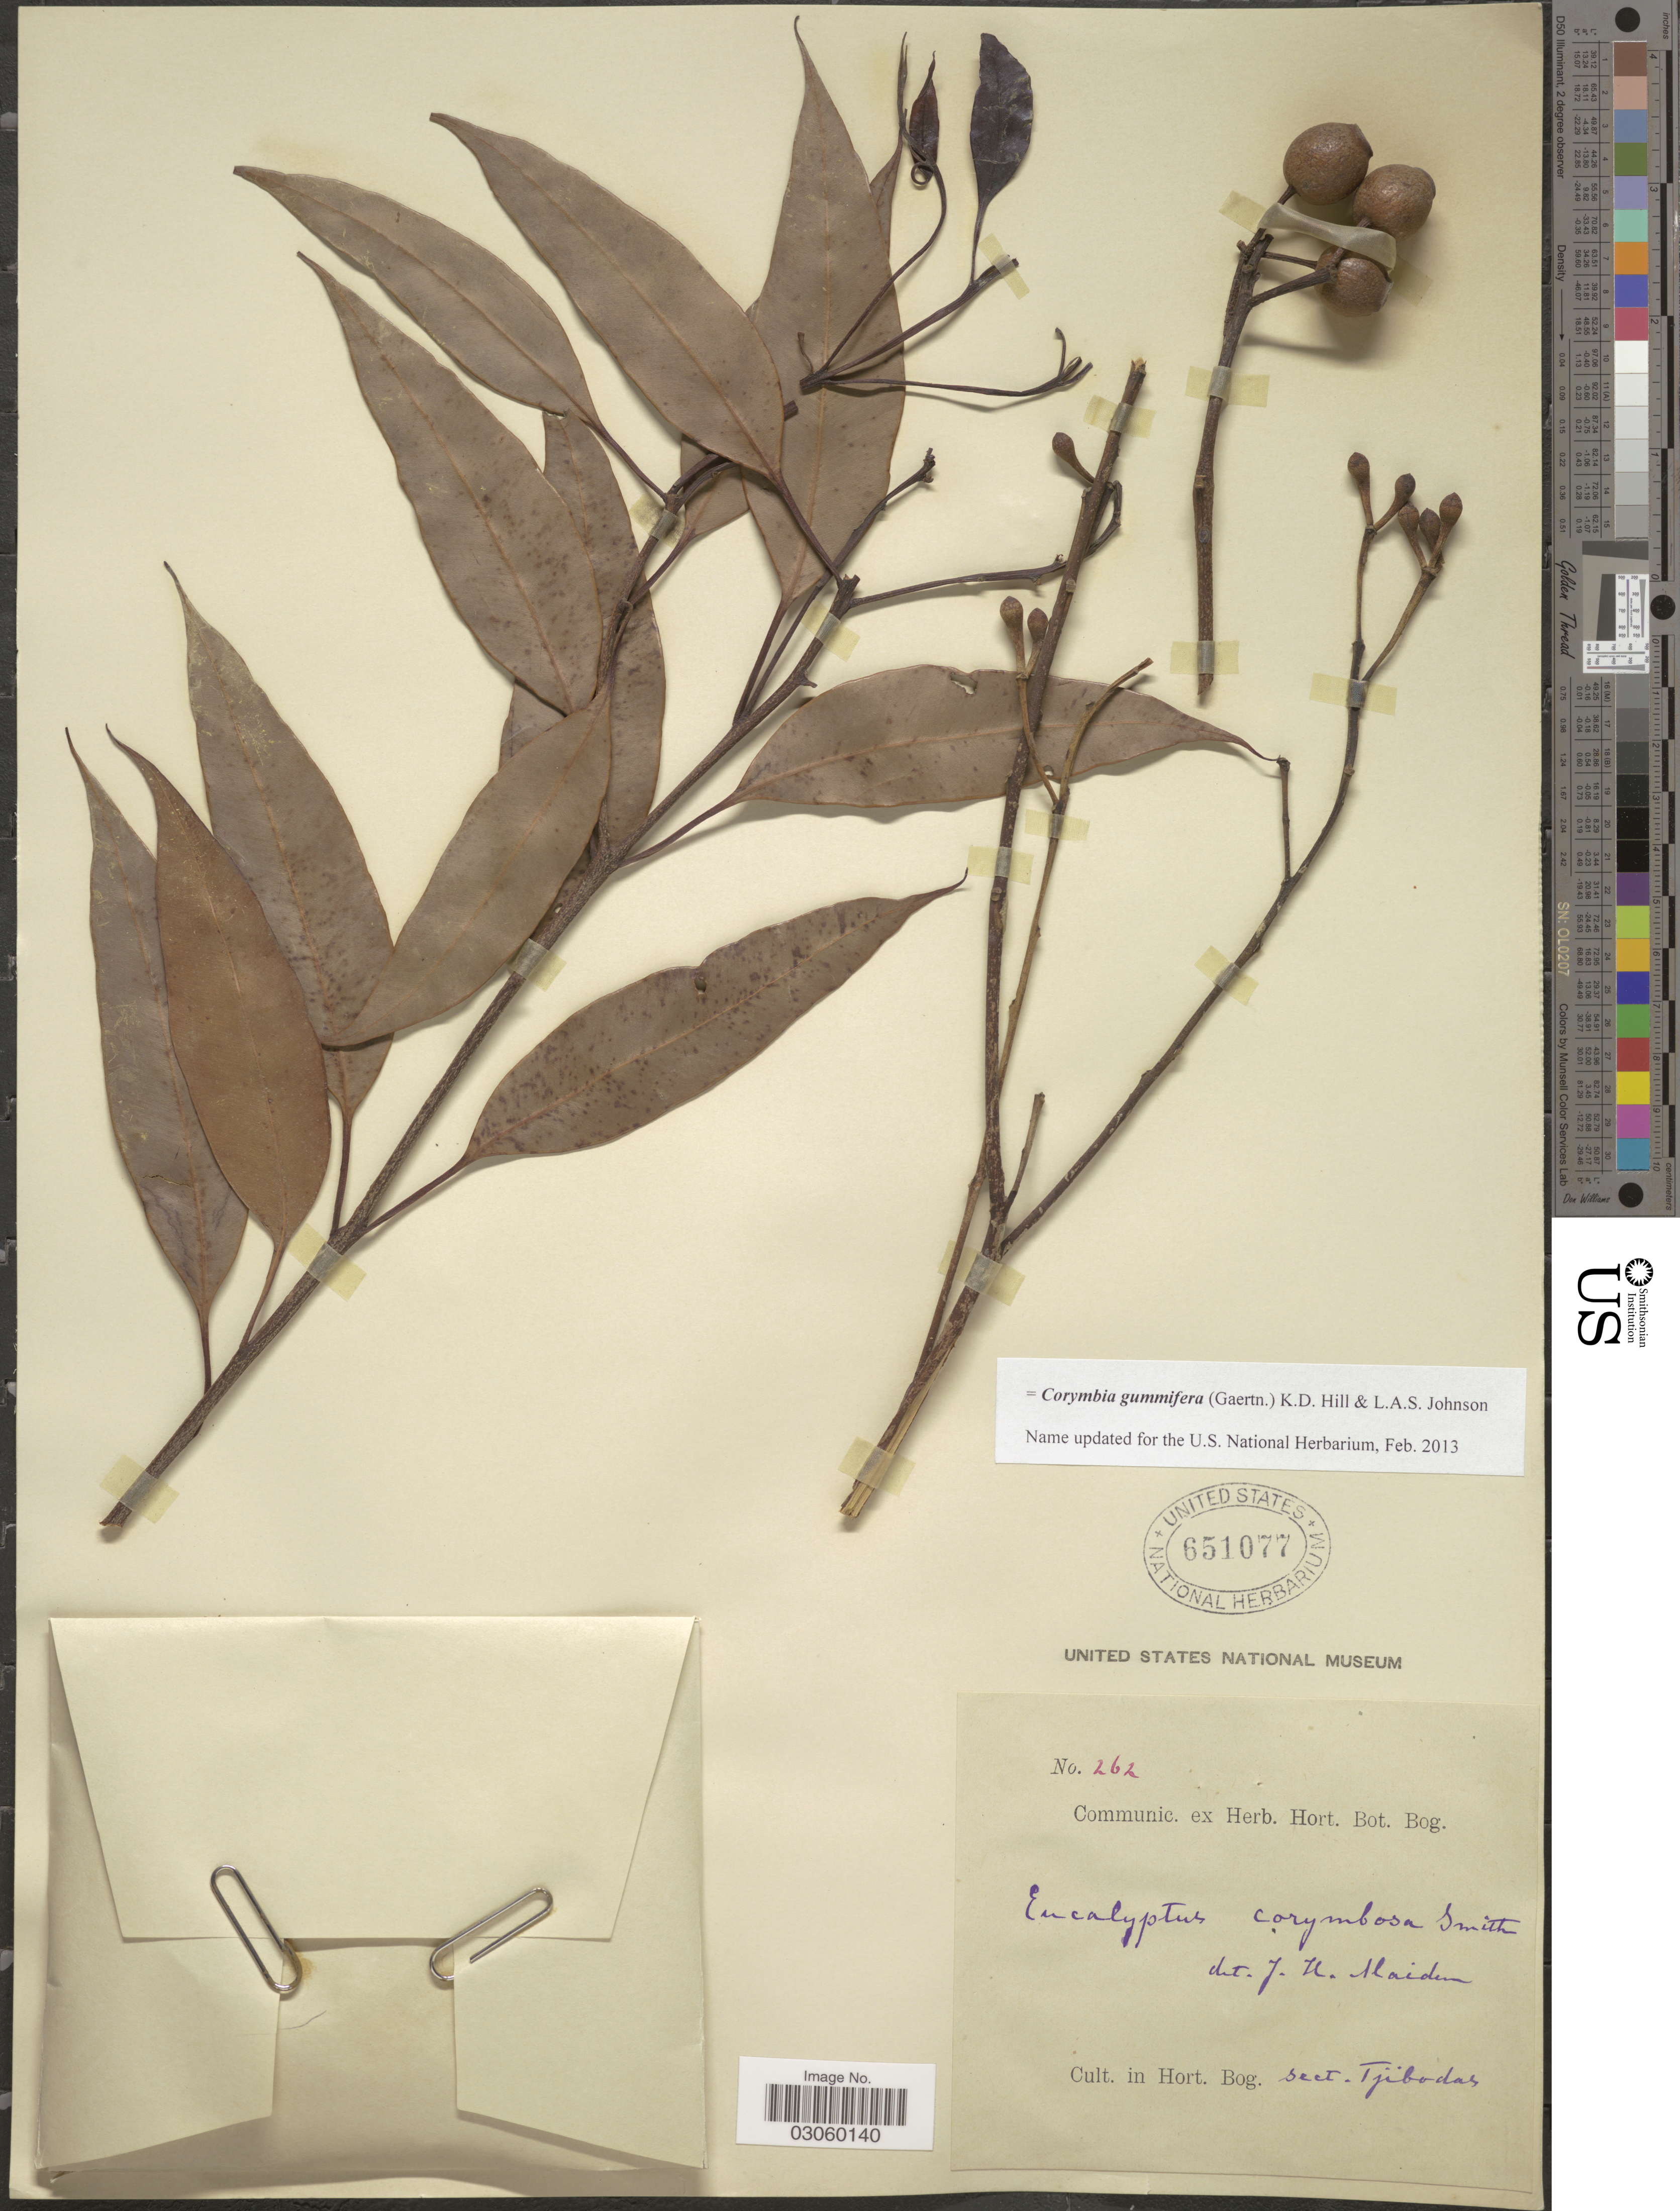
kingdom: Plantae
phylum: Tracheophyta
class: Magnoliopsida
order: Myrtales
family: Myrtaceae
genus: Corymbia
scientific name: Corymbia gummifera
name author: (Gaertn.) K.D. Hill & L.A.S. Johnson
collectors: ex herb. Hort. Bot. Bog.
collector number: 262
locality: Cult. in Hort. Bog., sect Tjibodas.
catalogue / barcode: US 651077